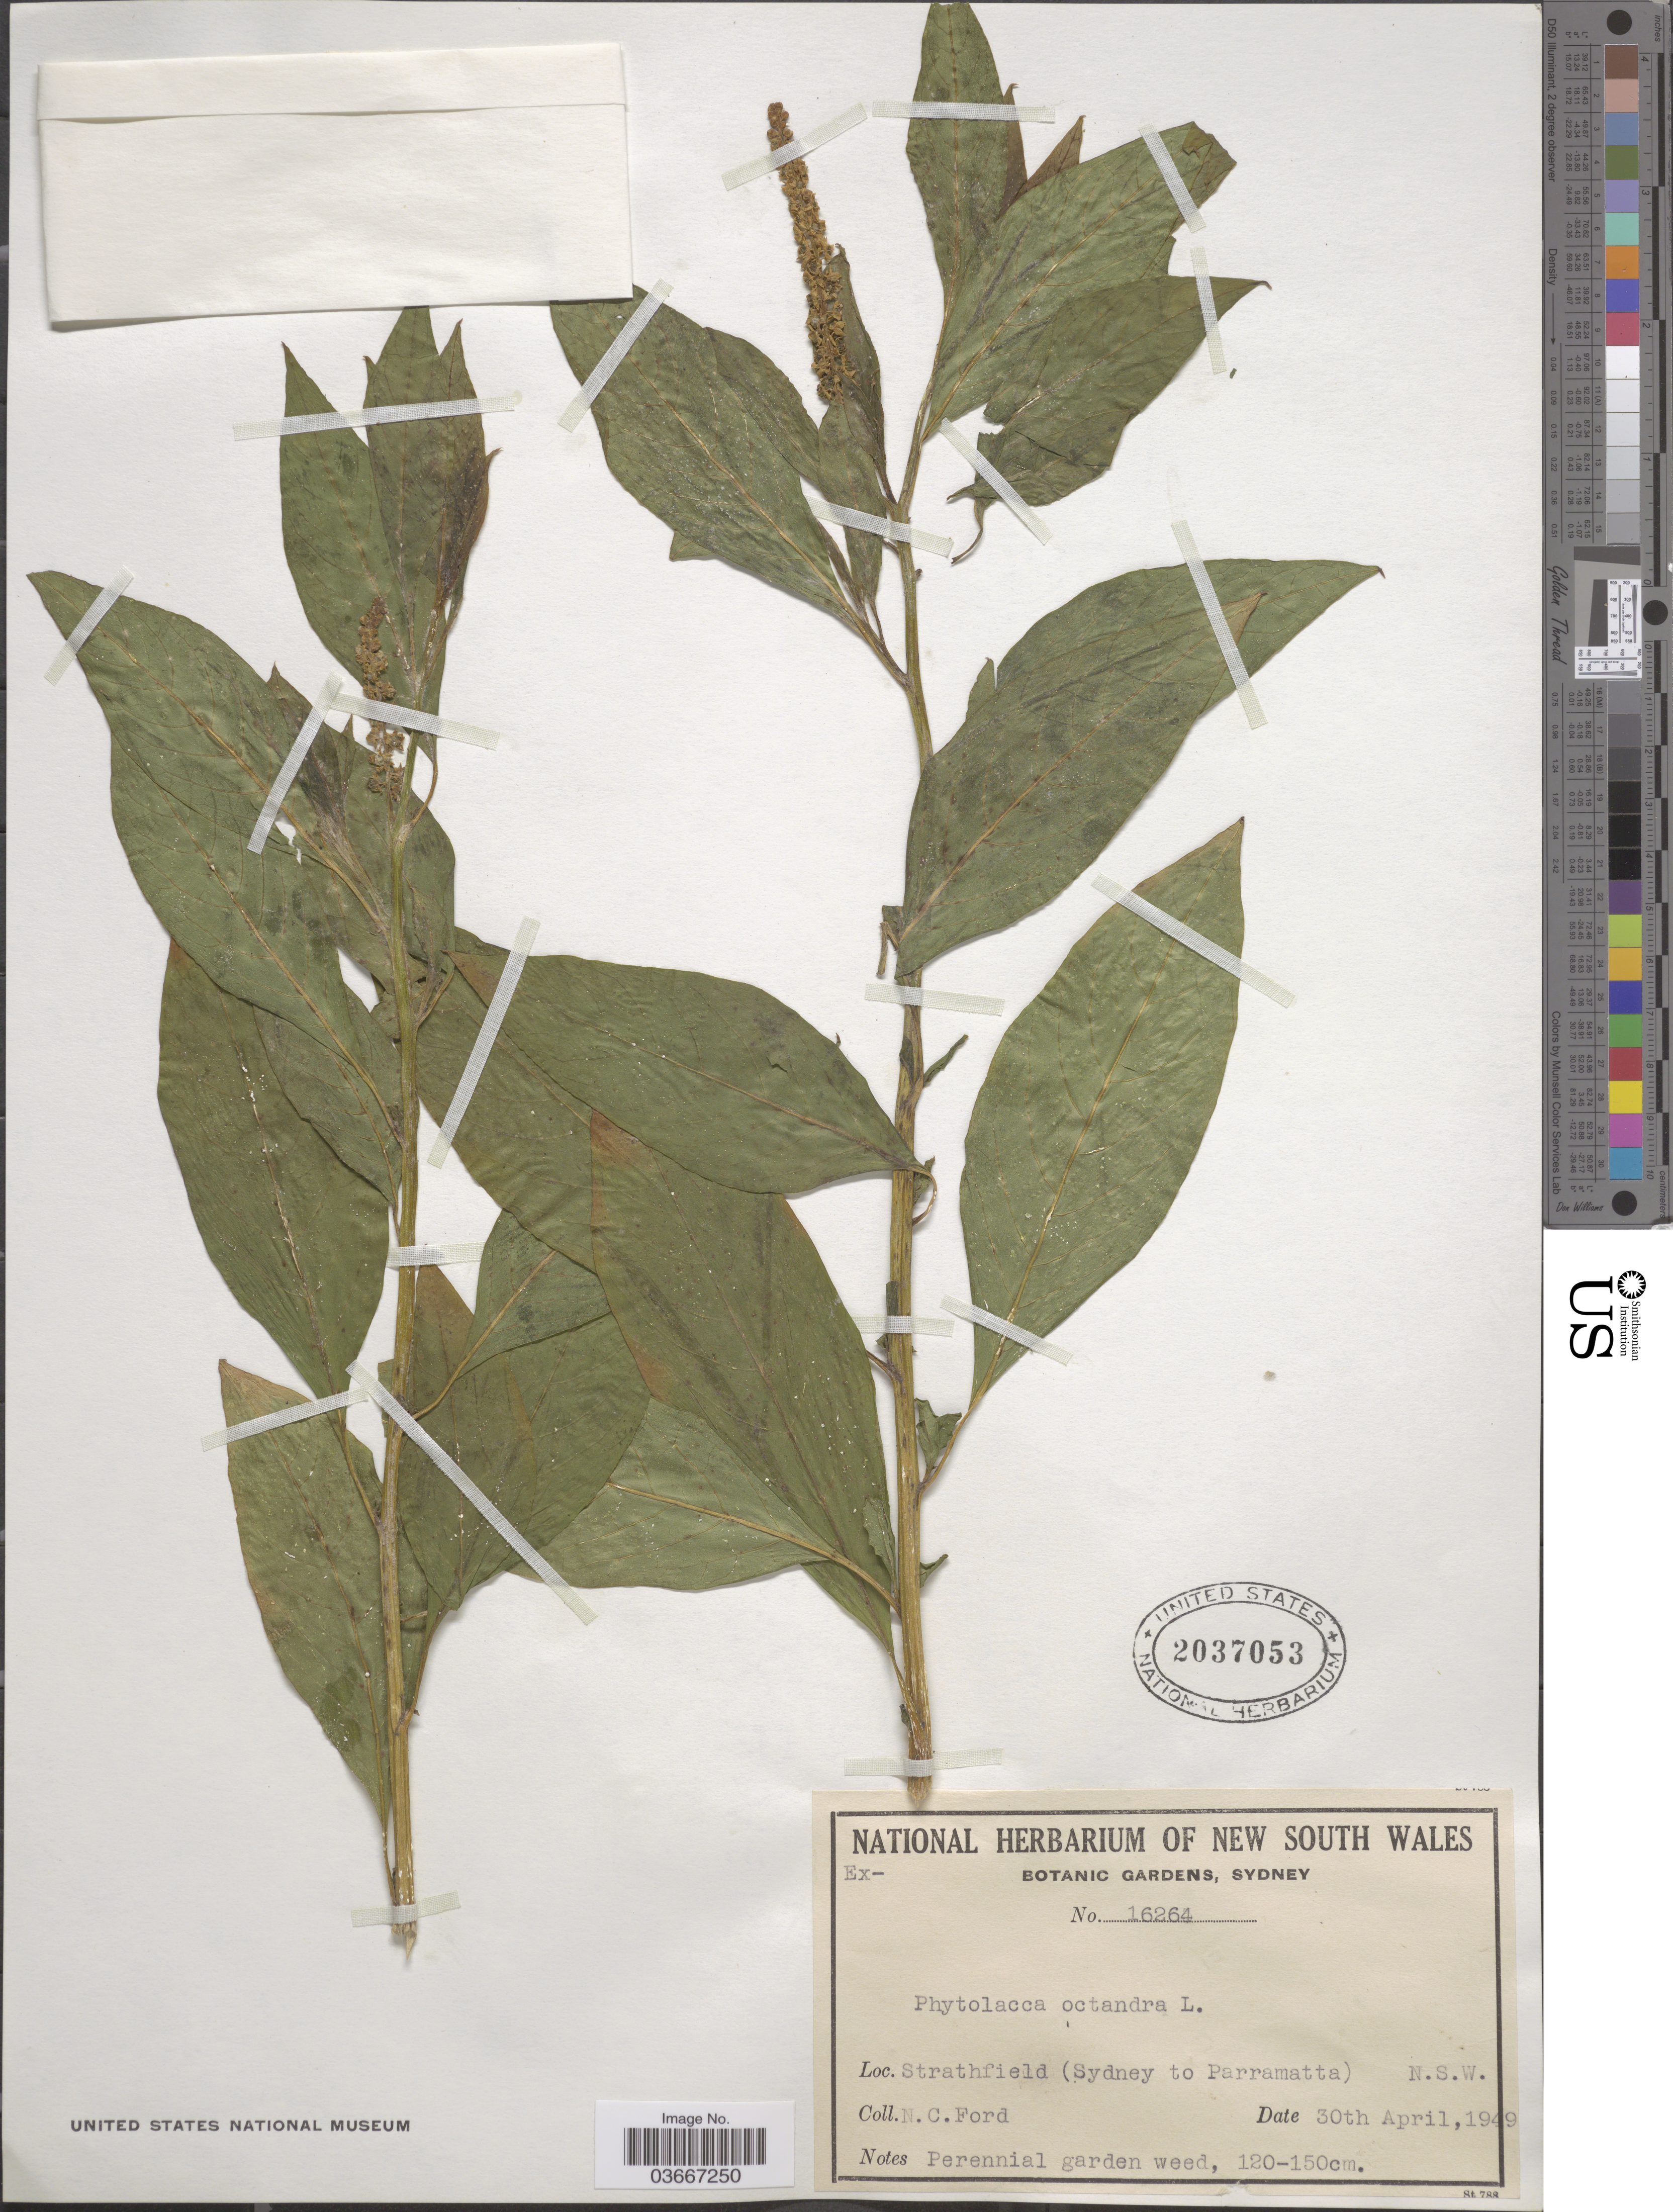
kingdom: Plantae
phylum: Tracheophyta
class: Magnoliopsida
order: Caryophyllales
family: Phytolaccaceae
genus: Phytolacca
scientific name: Phytolacca octandra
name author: L.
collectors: N. Ford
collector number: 16264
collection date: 1949-04-30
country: Australia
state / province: New South Wales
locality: Strathfield (Sydney to Parramatta).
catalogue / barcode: US 2037053